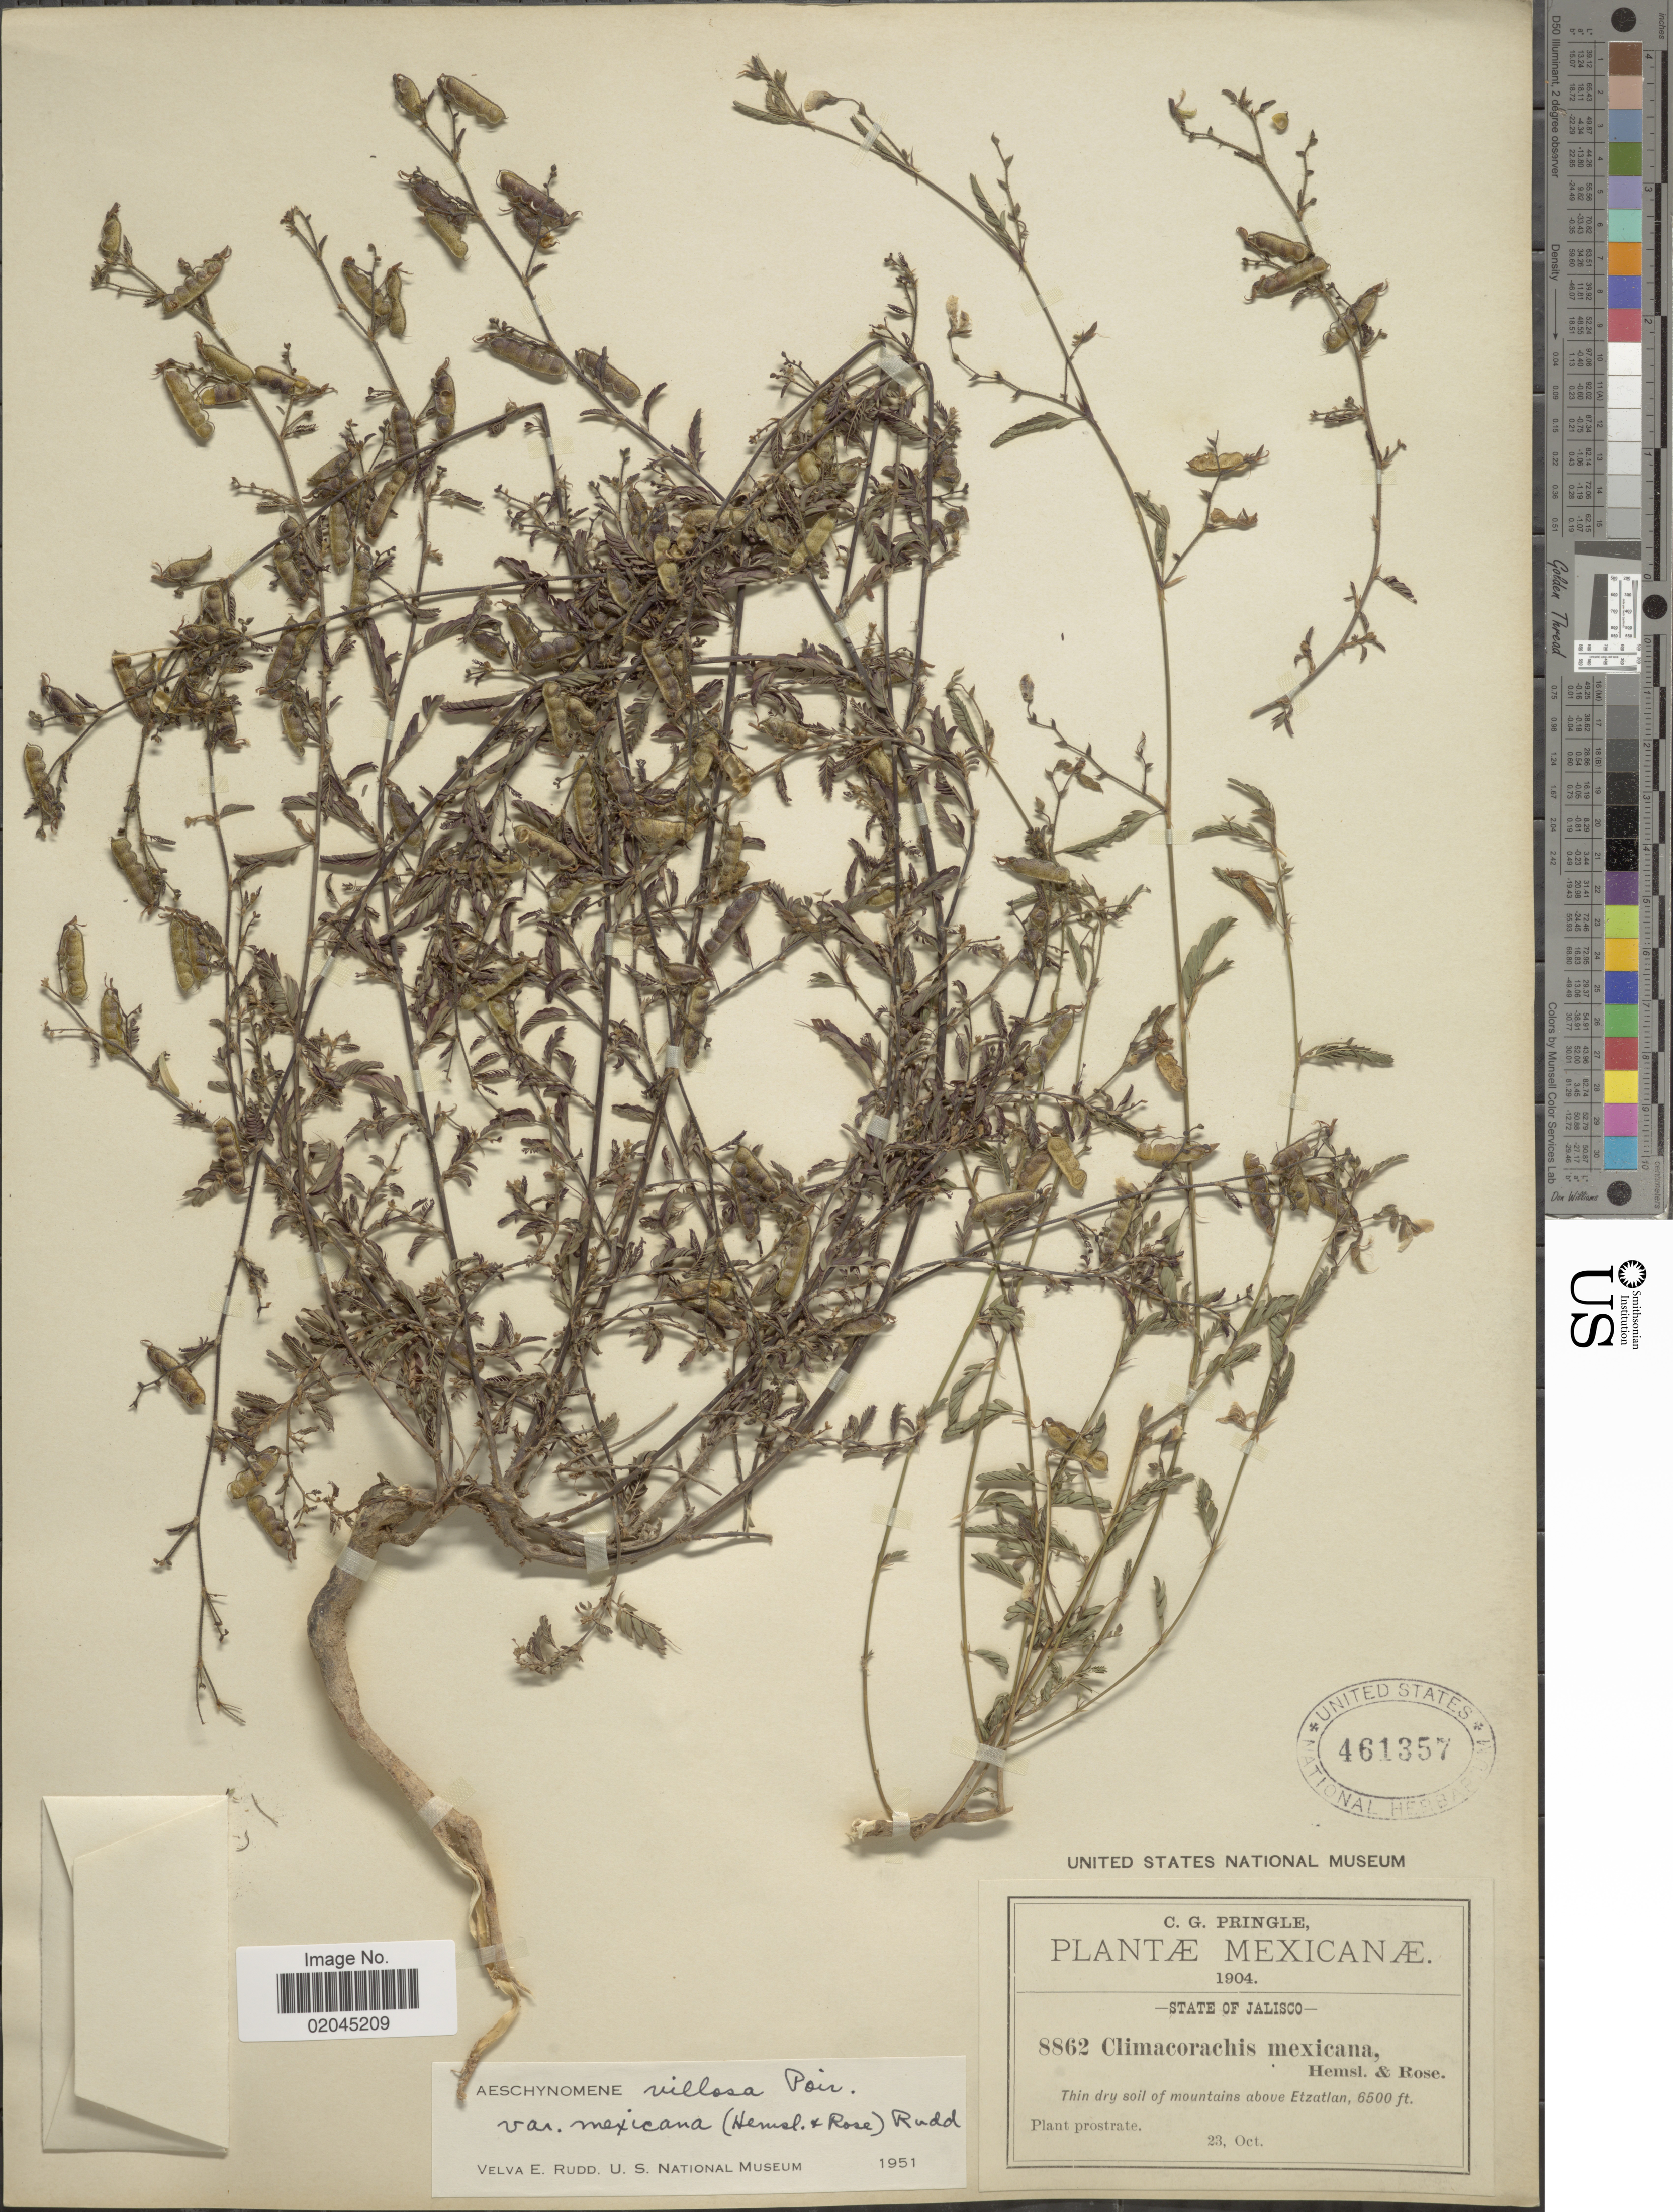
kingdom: Plantae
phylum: Tracheophyta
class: Magnoliopsida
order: Fabales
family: Fabaceae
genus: Aeschynomene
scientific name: Aeschynomene villosa var. mexicana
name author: (Micheli ex Donn. Sm.) Rudd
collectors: C. G. Pringle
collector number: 8862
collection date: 1904-10-23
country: Mexico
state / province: Jalisco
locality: Thin dry soil of mountains above Etzatlan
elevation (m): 1981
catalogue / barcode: US 461357